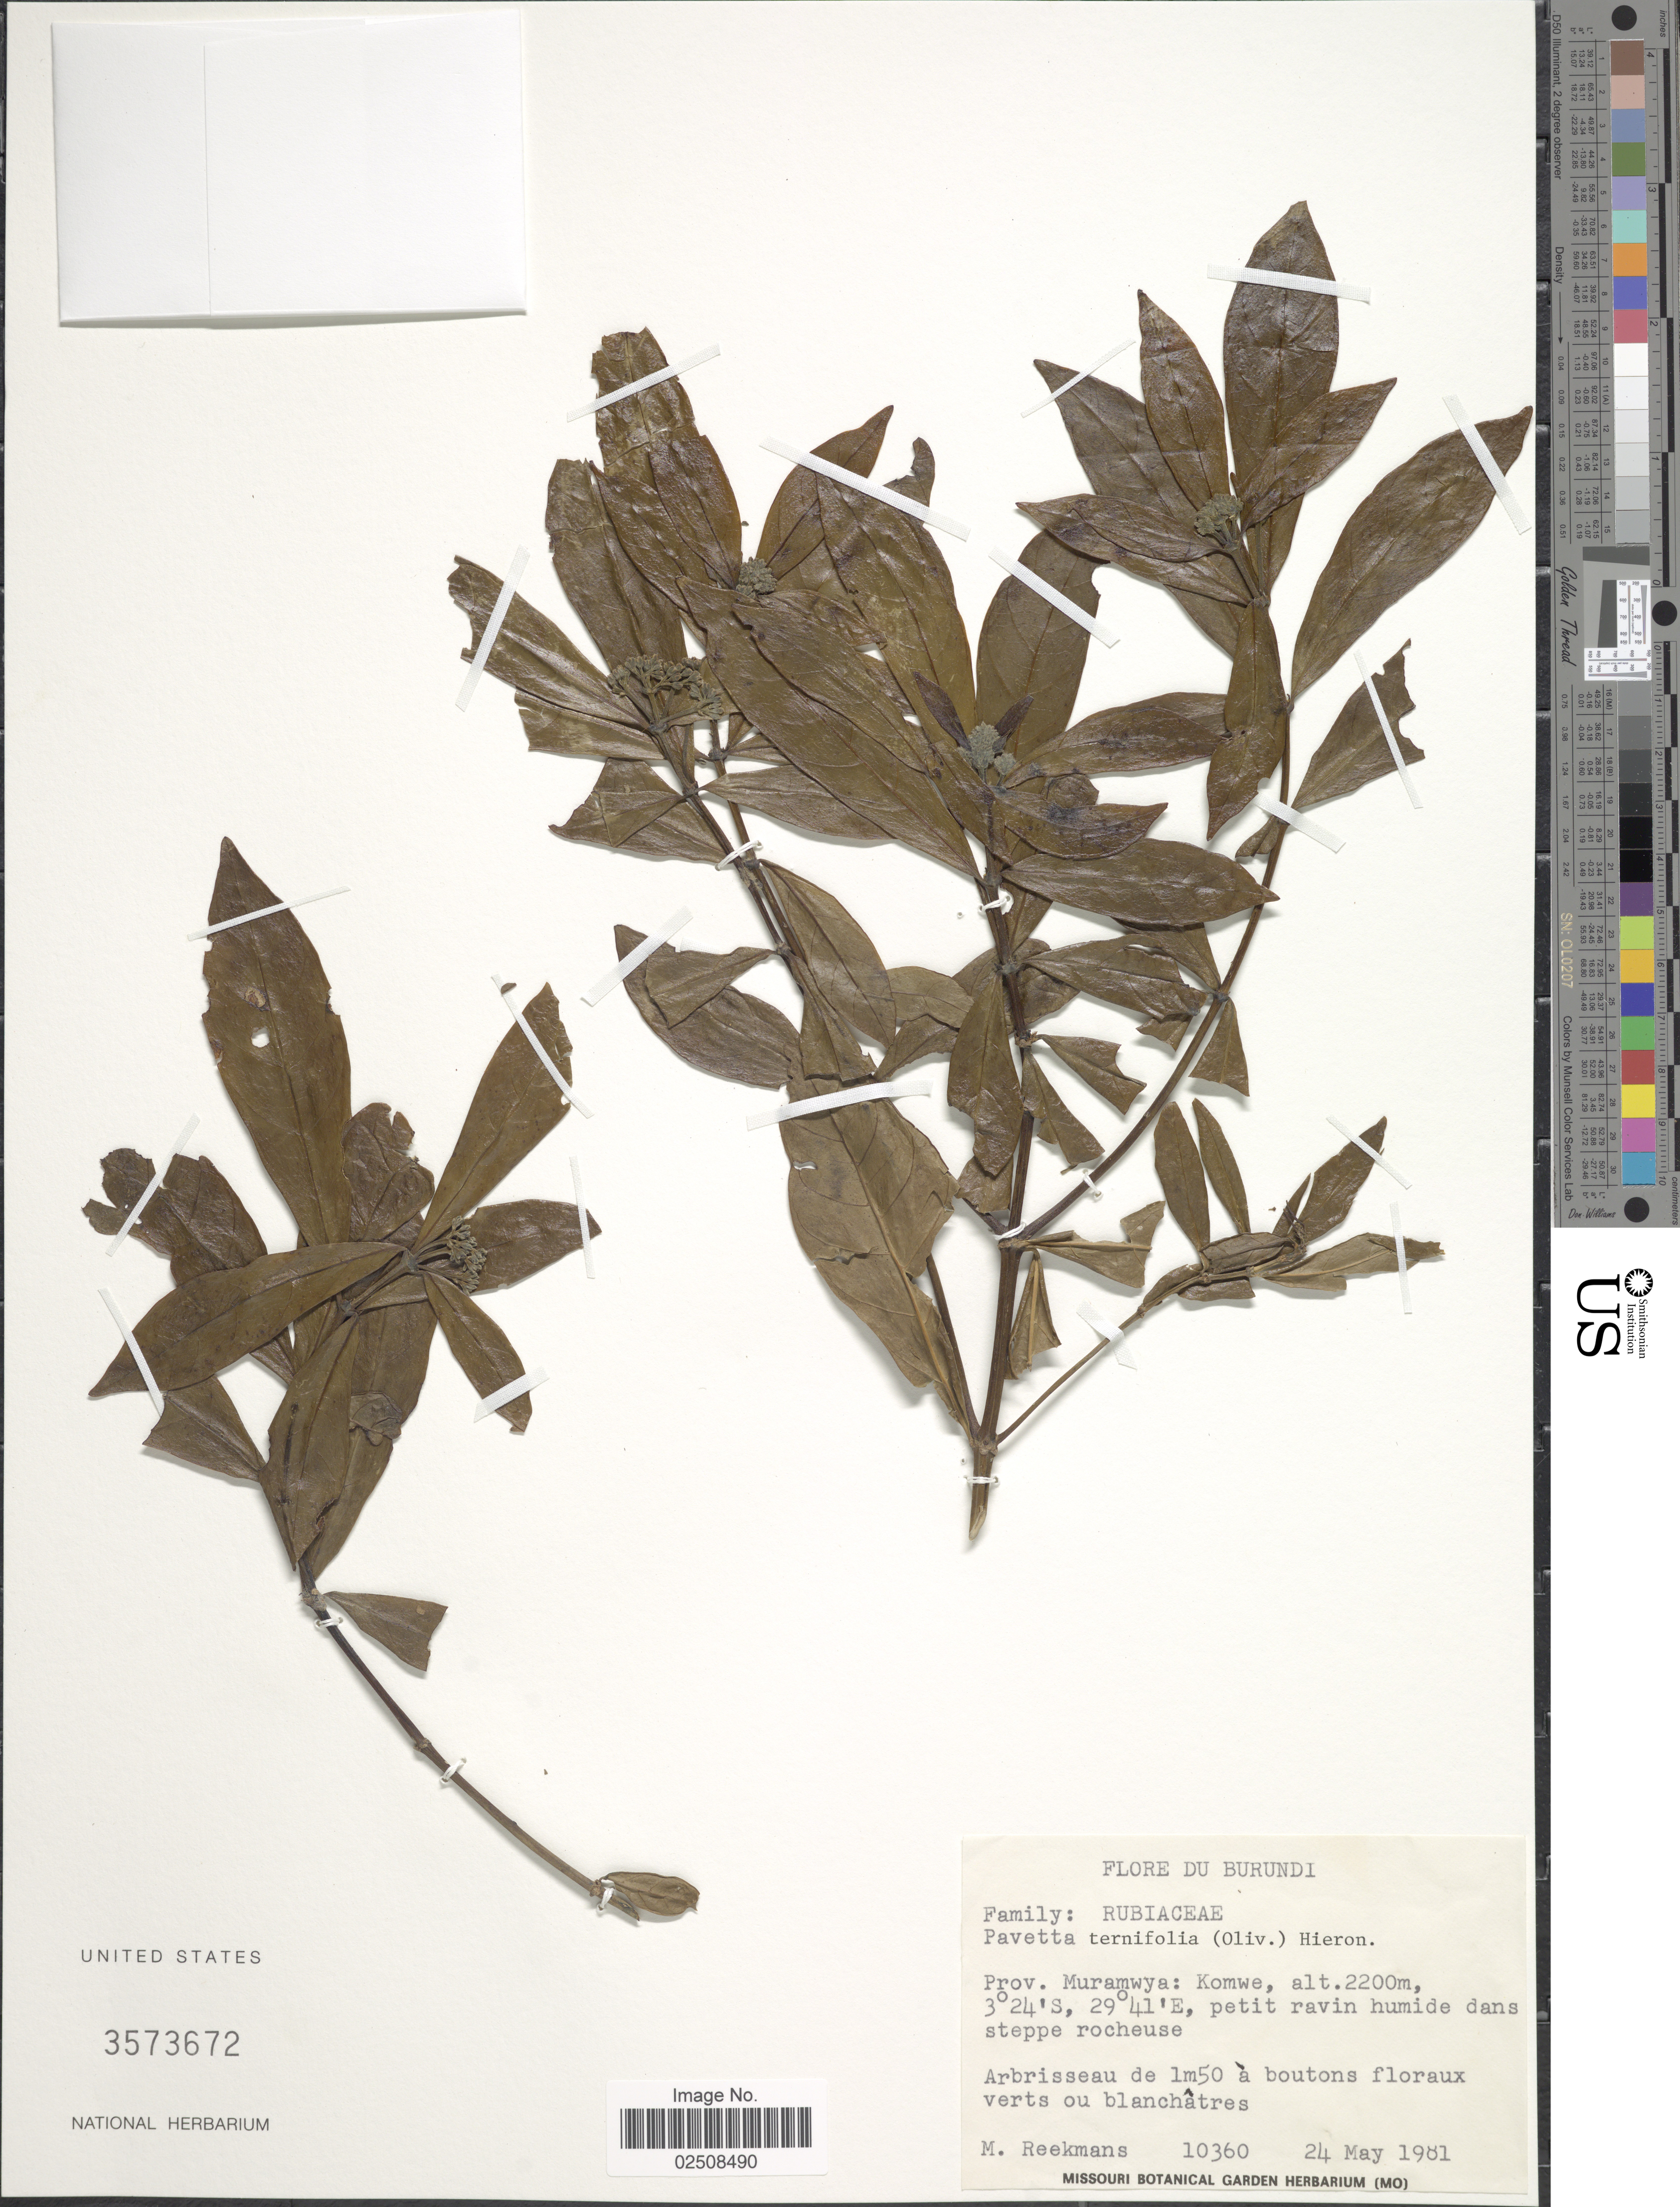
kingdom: Plantae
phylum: Tracheophyta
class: Magnoliopsida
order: Gentianales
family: Rubiaceae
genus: Pavetta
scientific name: Pavetta ternifolia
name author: Hook. f. ex Oliv.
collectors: M. Reekmans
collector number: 10360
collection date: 1981-05-24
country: Burundi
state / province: Muramvya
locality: Prov. Muramwya: Komwe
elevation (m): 2200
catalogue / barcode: US 3573672